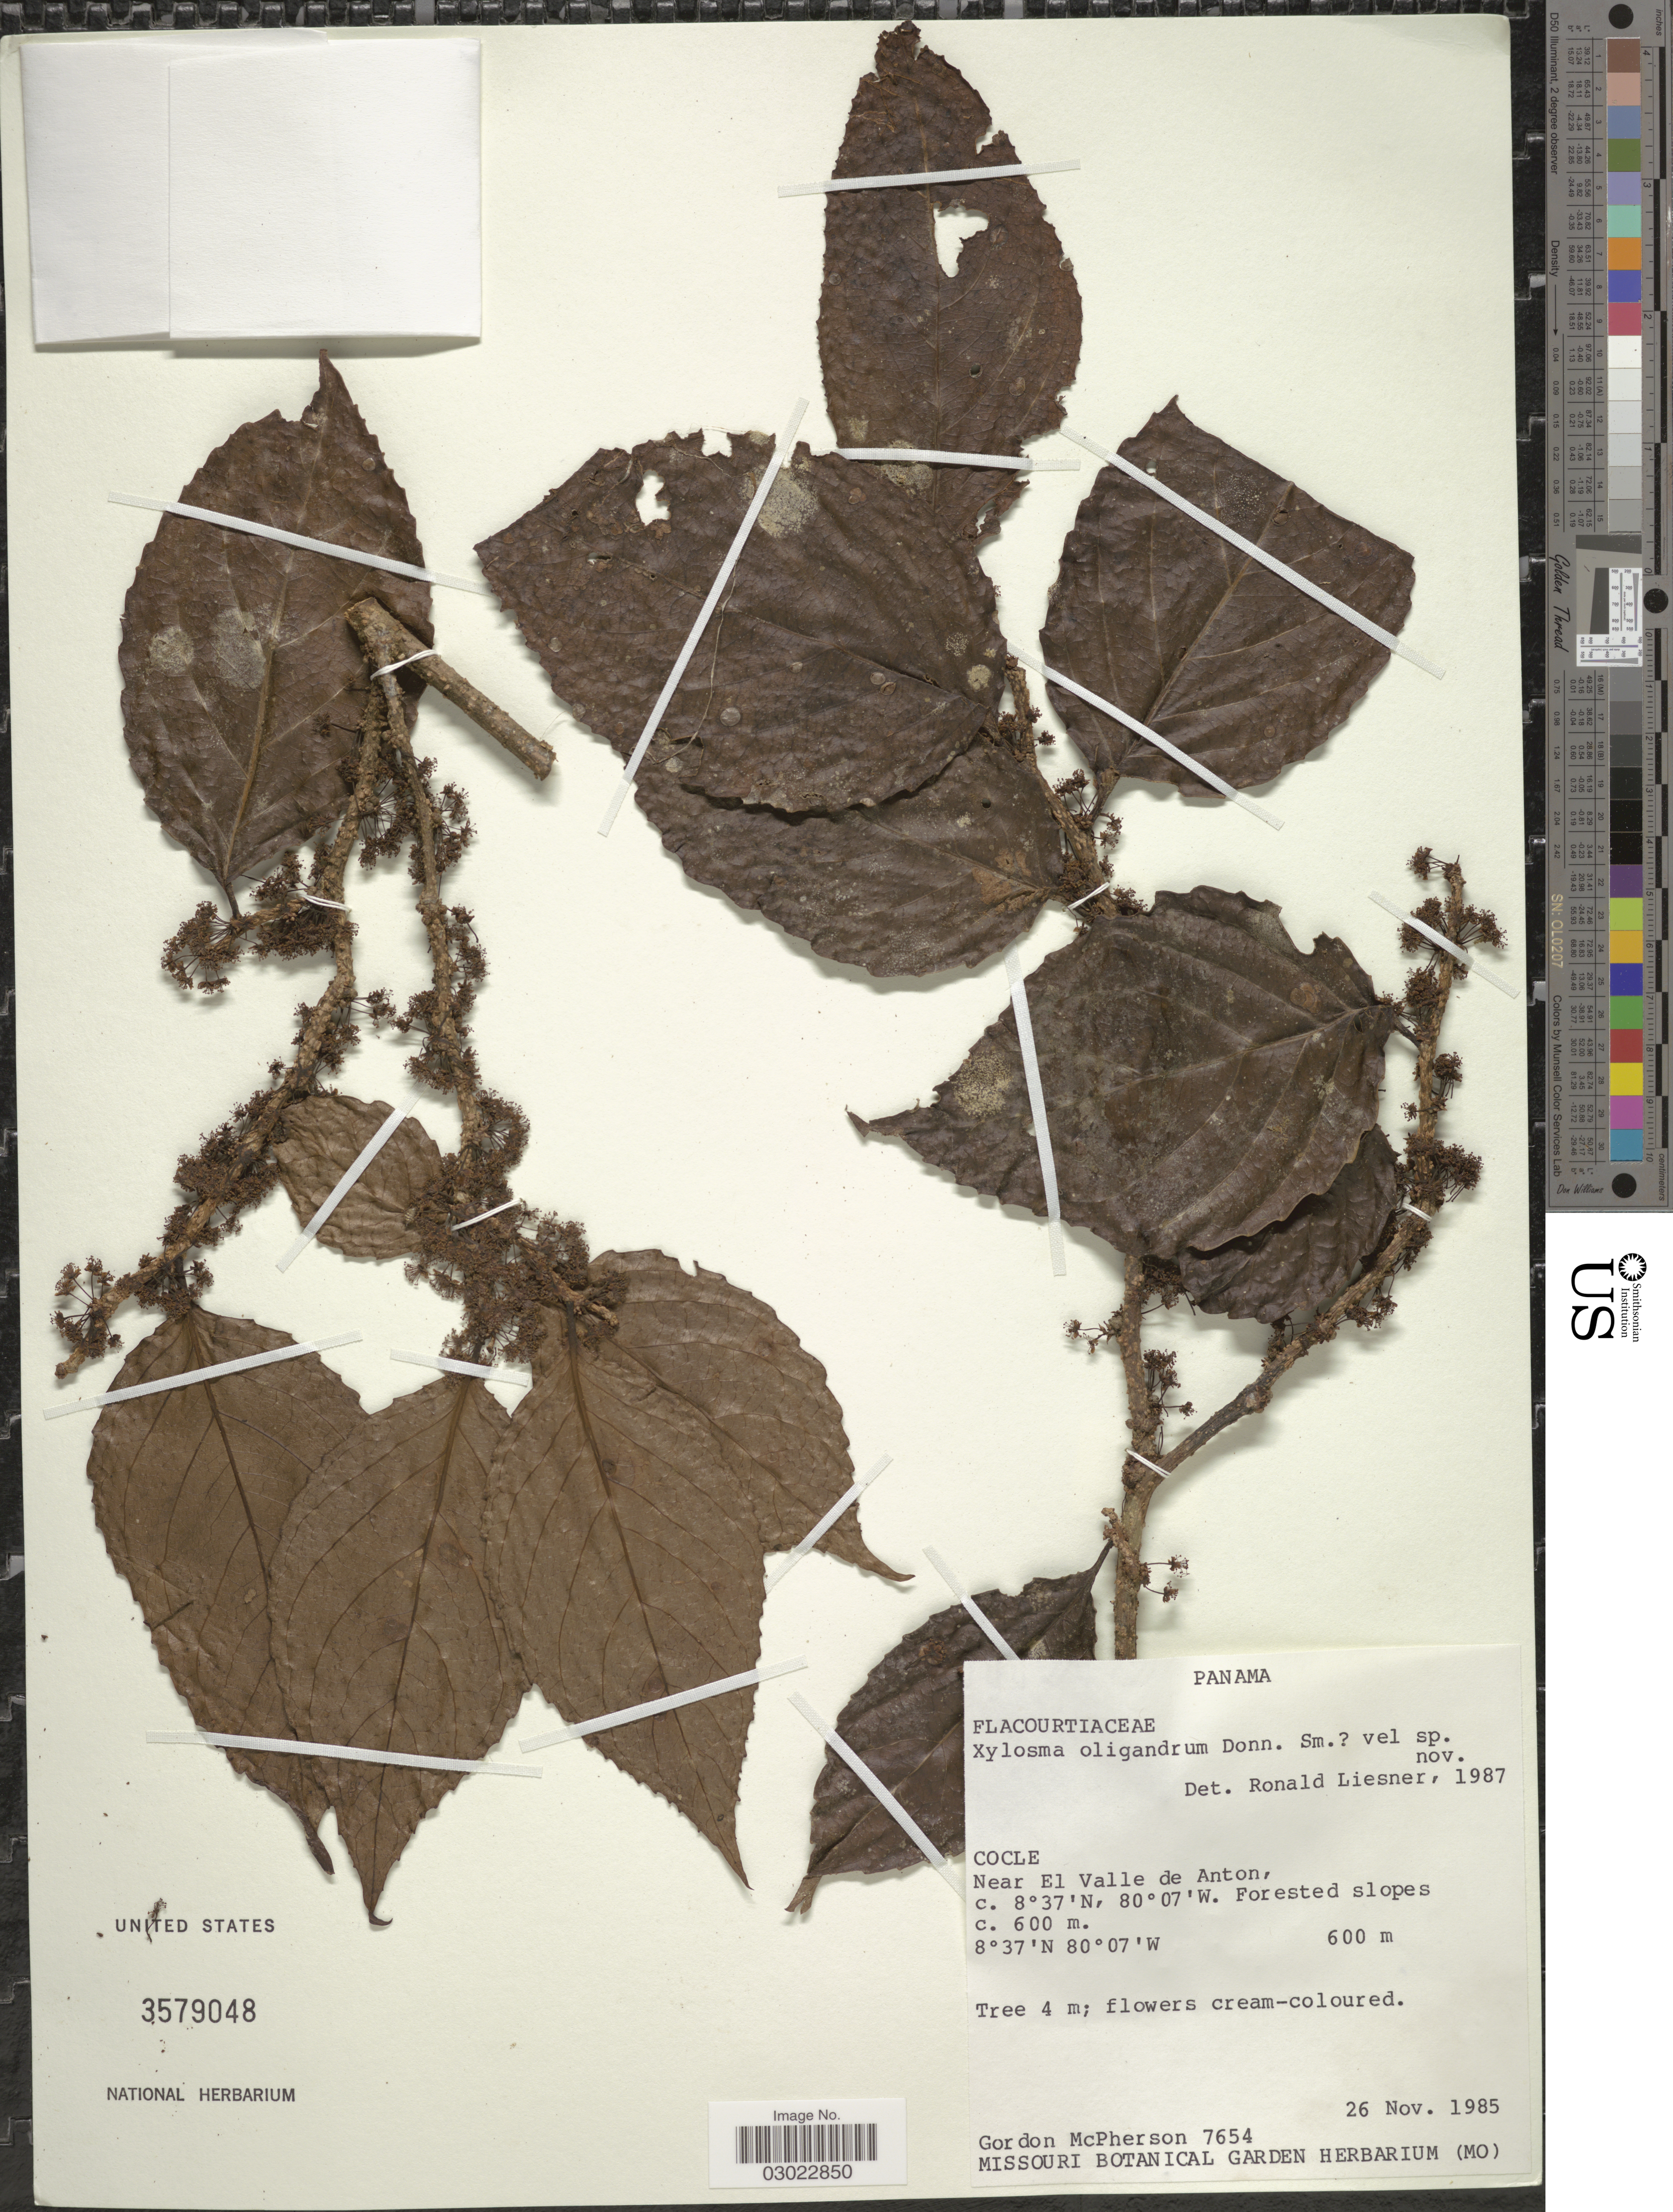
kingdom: Plantae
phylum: Tracheophyta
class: Magnoliopsida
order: Malpighiales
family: Salicaceae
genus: Xylosma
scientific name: Xylosma oligandra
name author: Donn. Sm.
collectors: G. D. McPherson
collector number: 7654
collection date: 1985-11-26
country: Panama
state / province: Coclé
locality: Near El Valle de Anton.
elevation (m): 600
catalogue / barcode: US 3579048